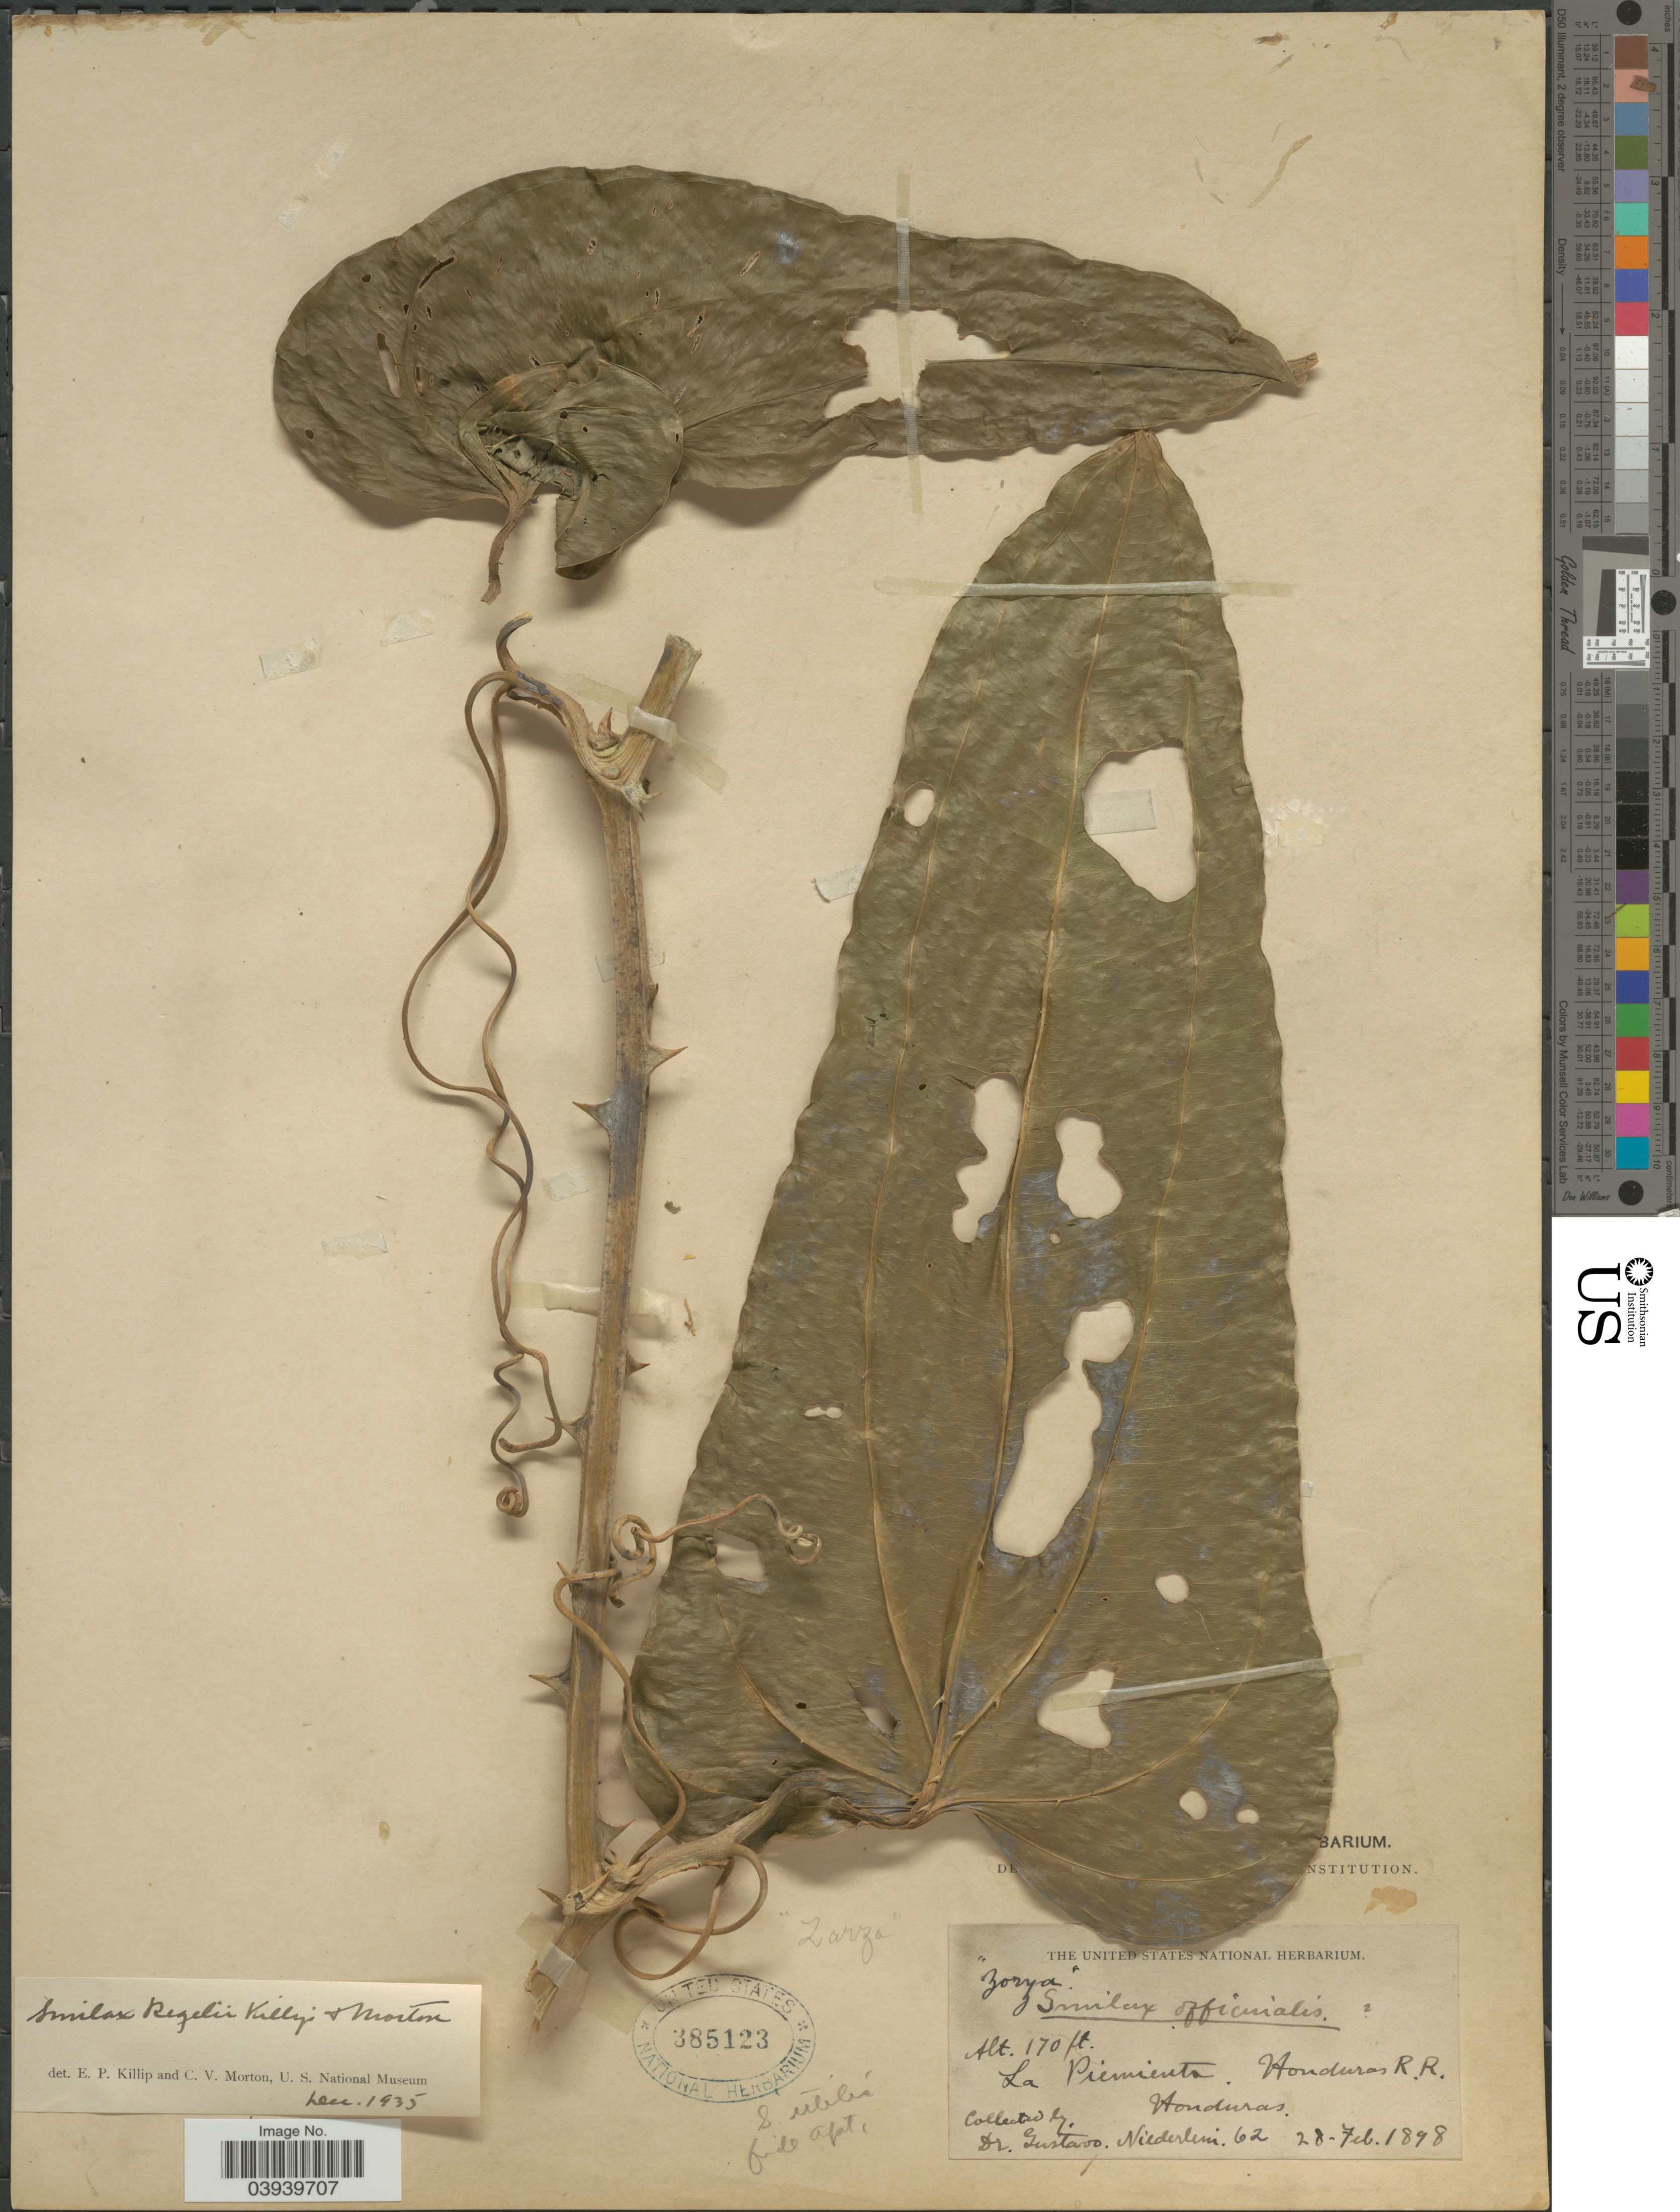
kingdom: Plantae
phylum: Tracheophyta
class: Liliopsida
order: Liliales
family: Smilacaceae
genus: Smilax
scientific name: Smilax regelii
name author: Killip & C.V. Morton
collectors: G. Niederlein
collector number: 62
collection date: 1898-02-28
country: Honduras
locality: La Piemienta. Honduras R. R.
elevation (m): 52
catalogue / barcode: US 385123